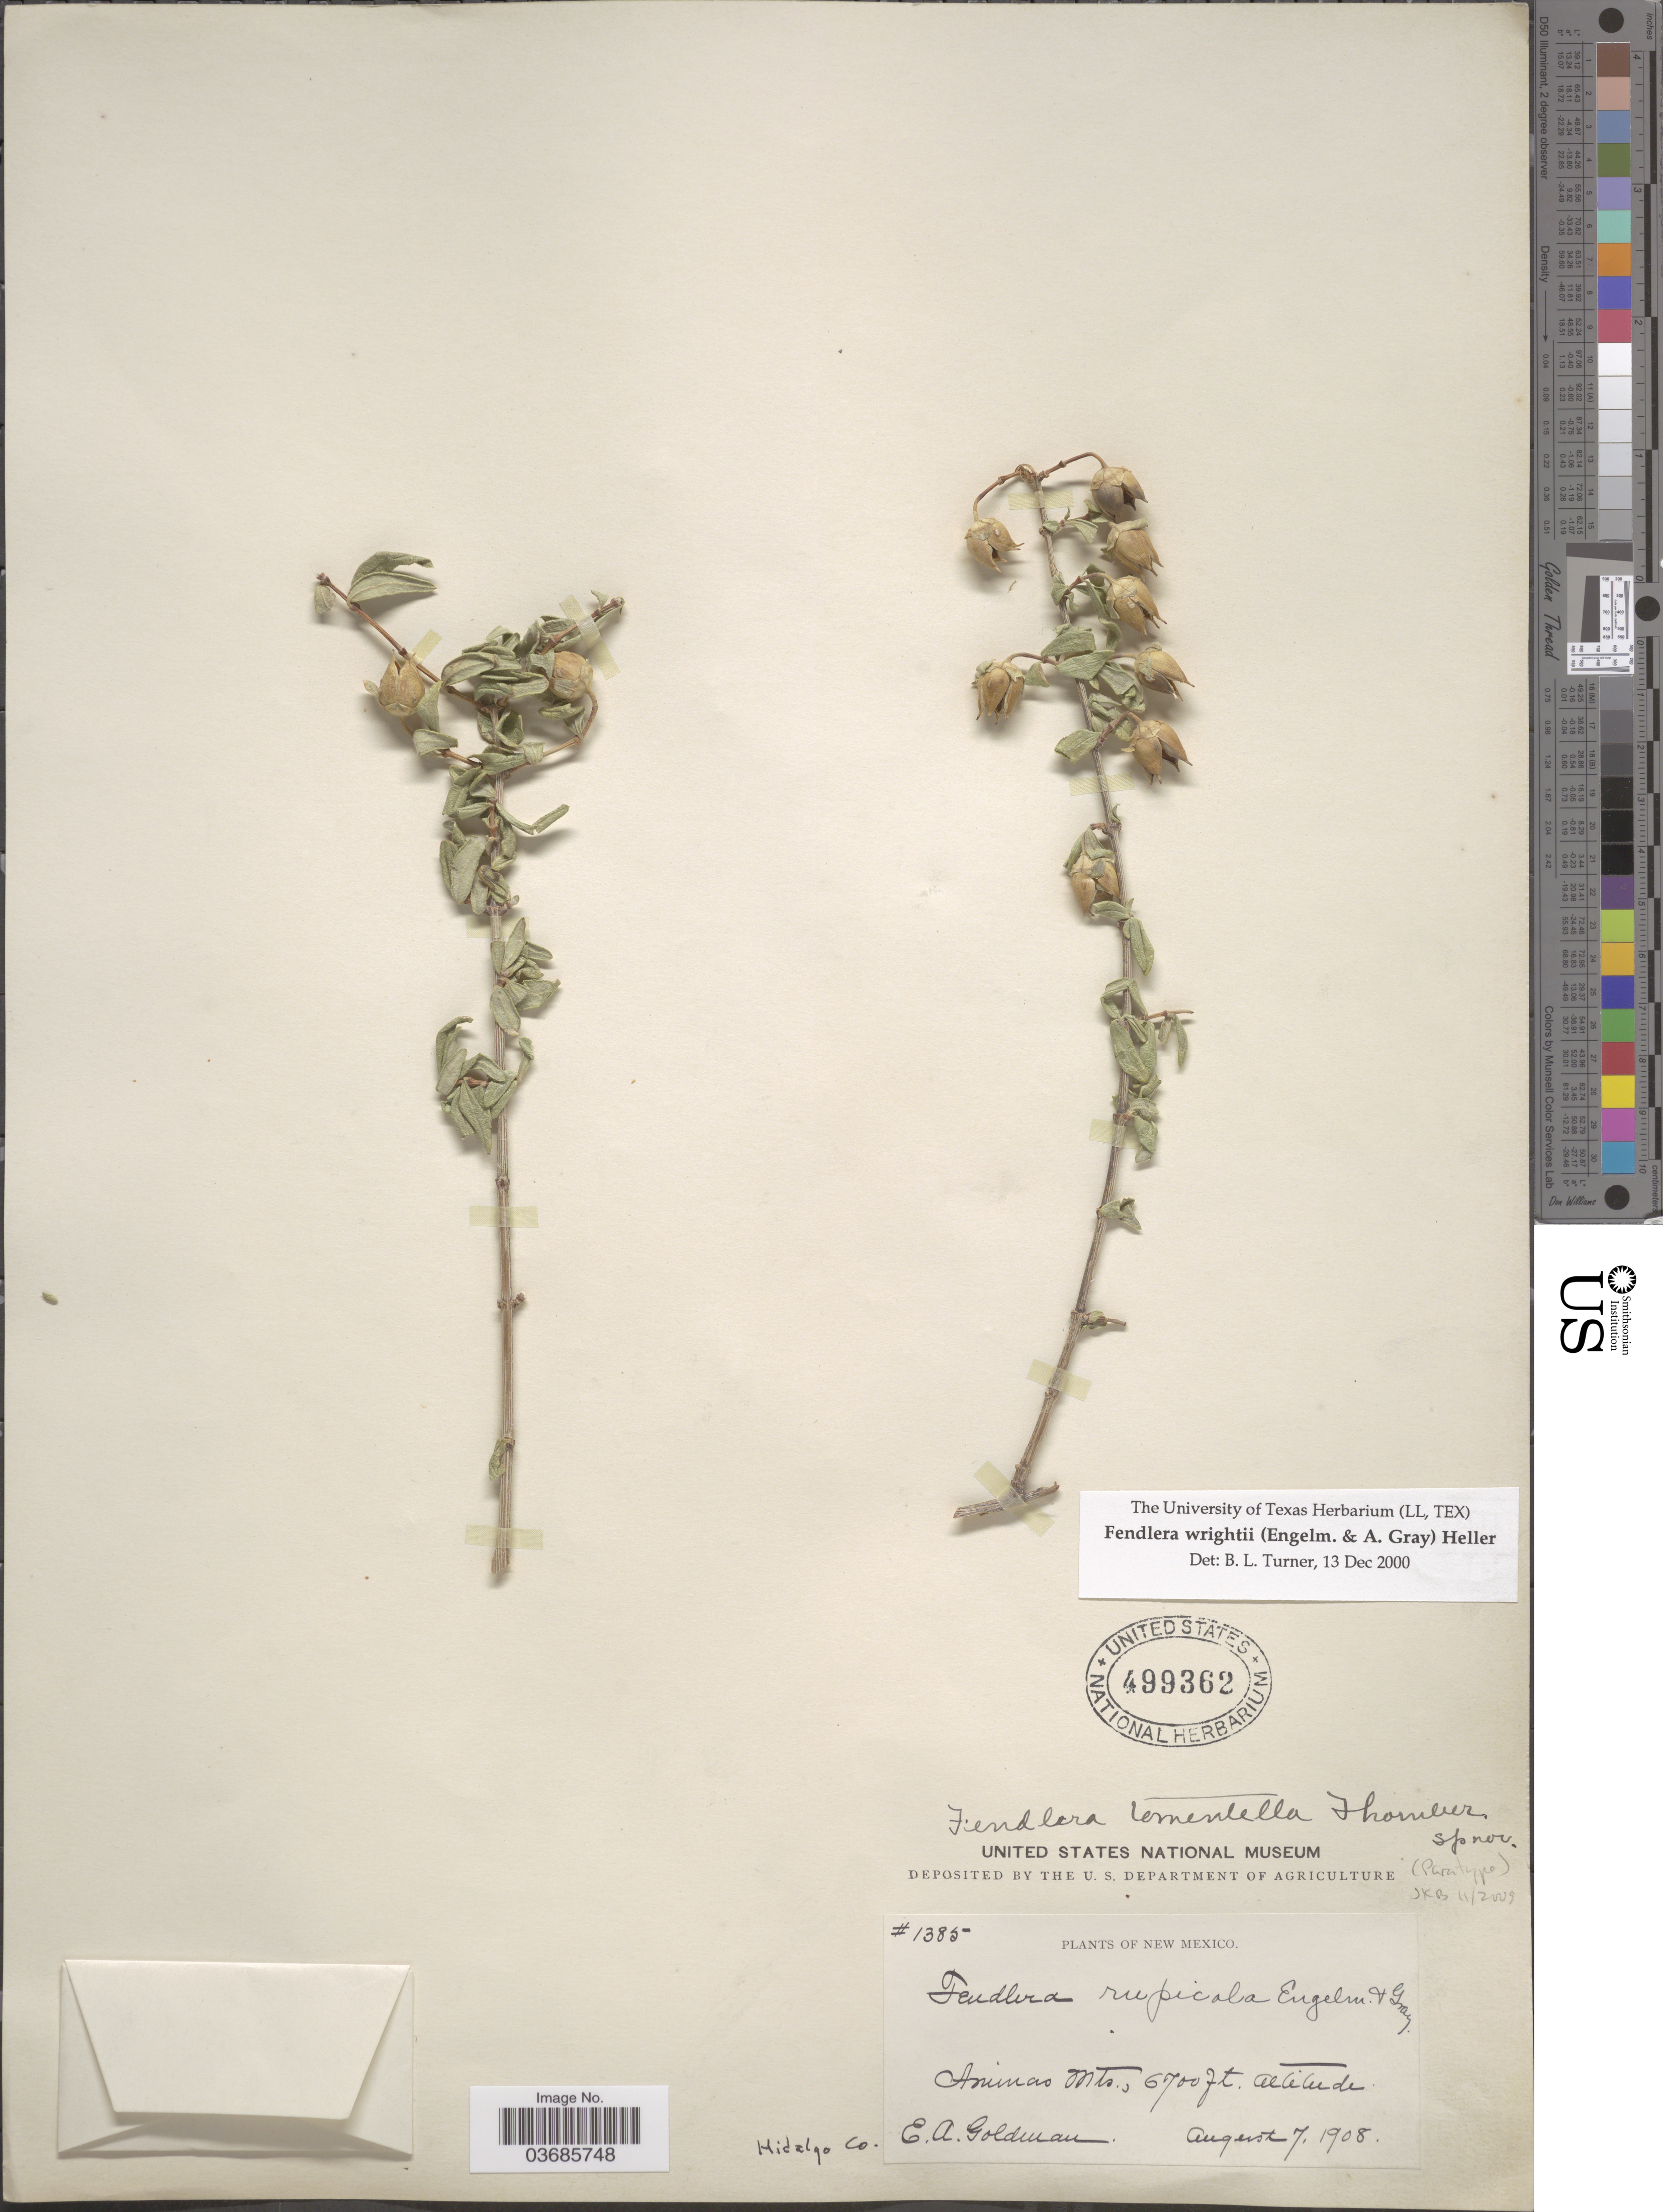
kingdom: Plantae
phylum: Tracheophyta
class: Magnoliopsida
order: Cornales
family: Hydrangeaceae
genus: Fendlera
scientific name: Fendlera wrightii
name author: (Engelm. & A. Gray) A. Heller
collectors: E. A. Goldman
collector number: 1385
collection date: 1908-08-07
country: United States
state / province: New Mexico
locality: Animas Mts., Hidalgo Co.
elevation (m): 2042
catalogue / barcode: US 499362